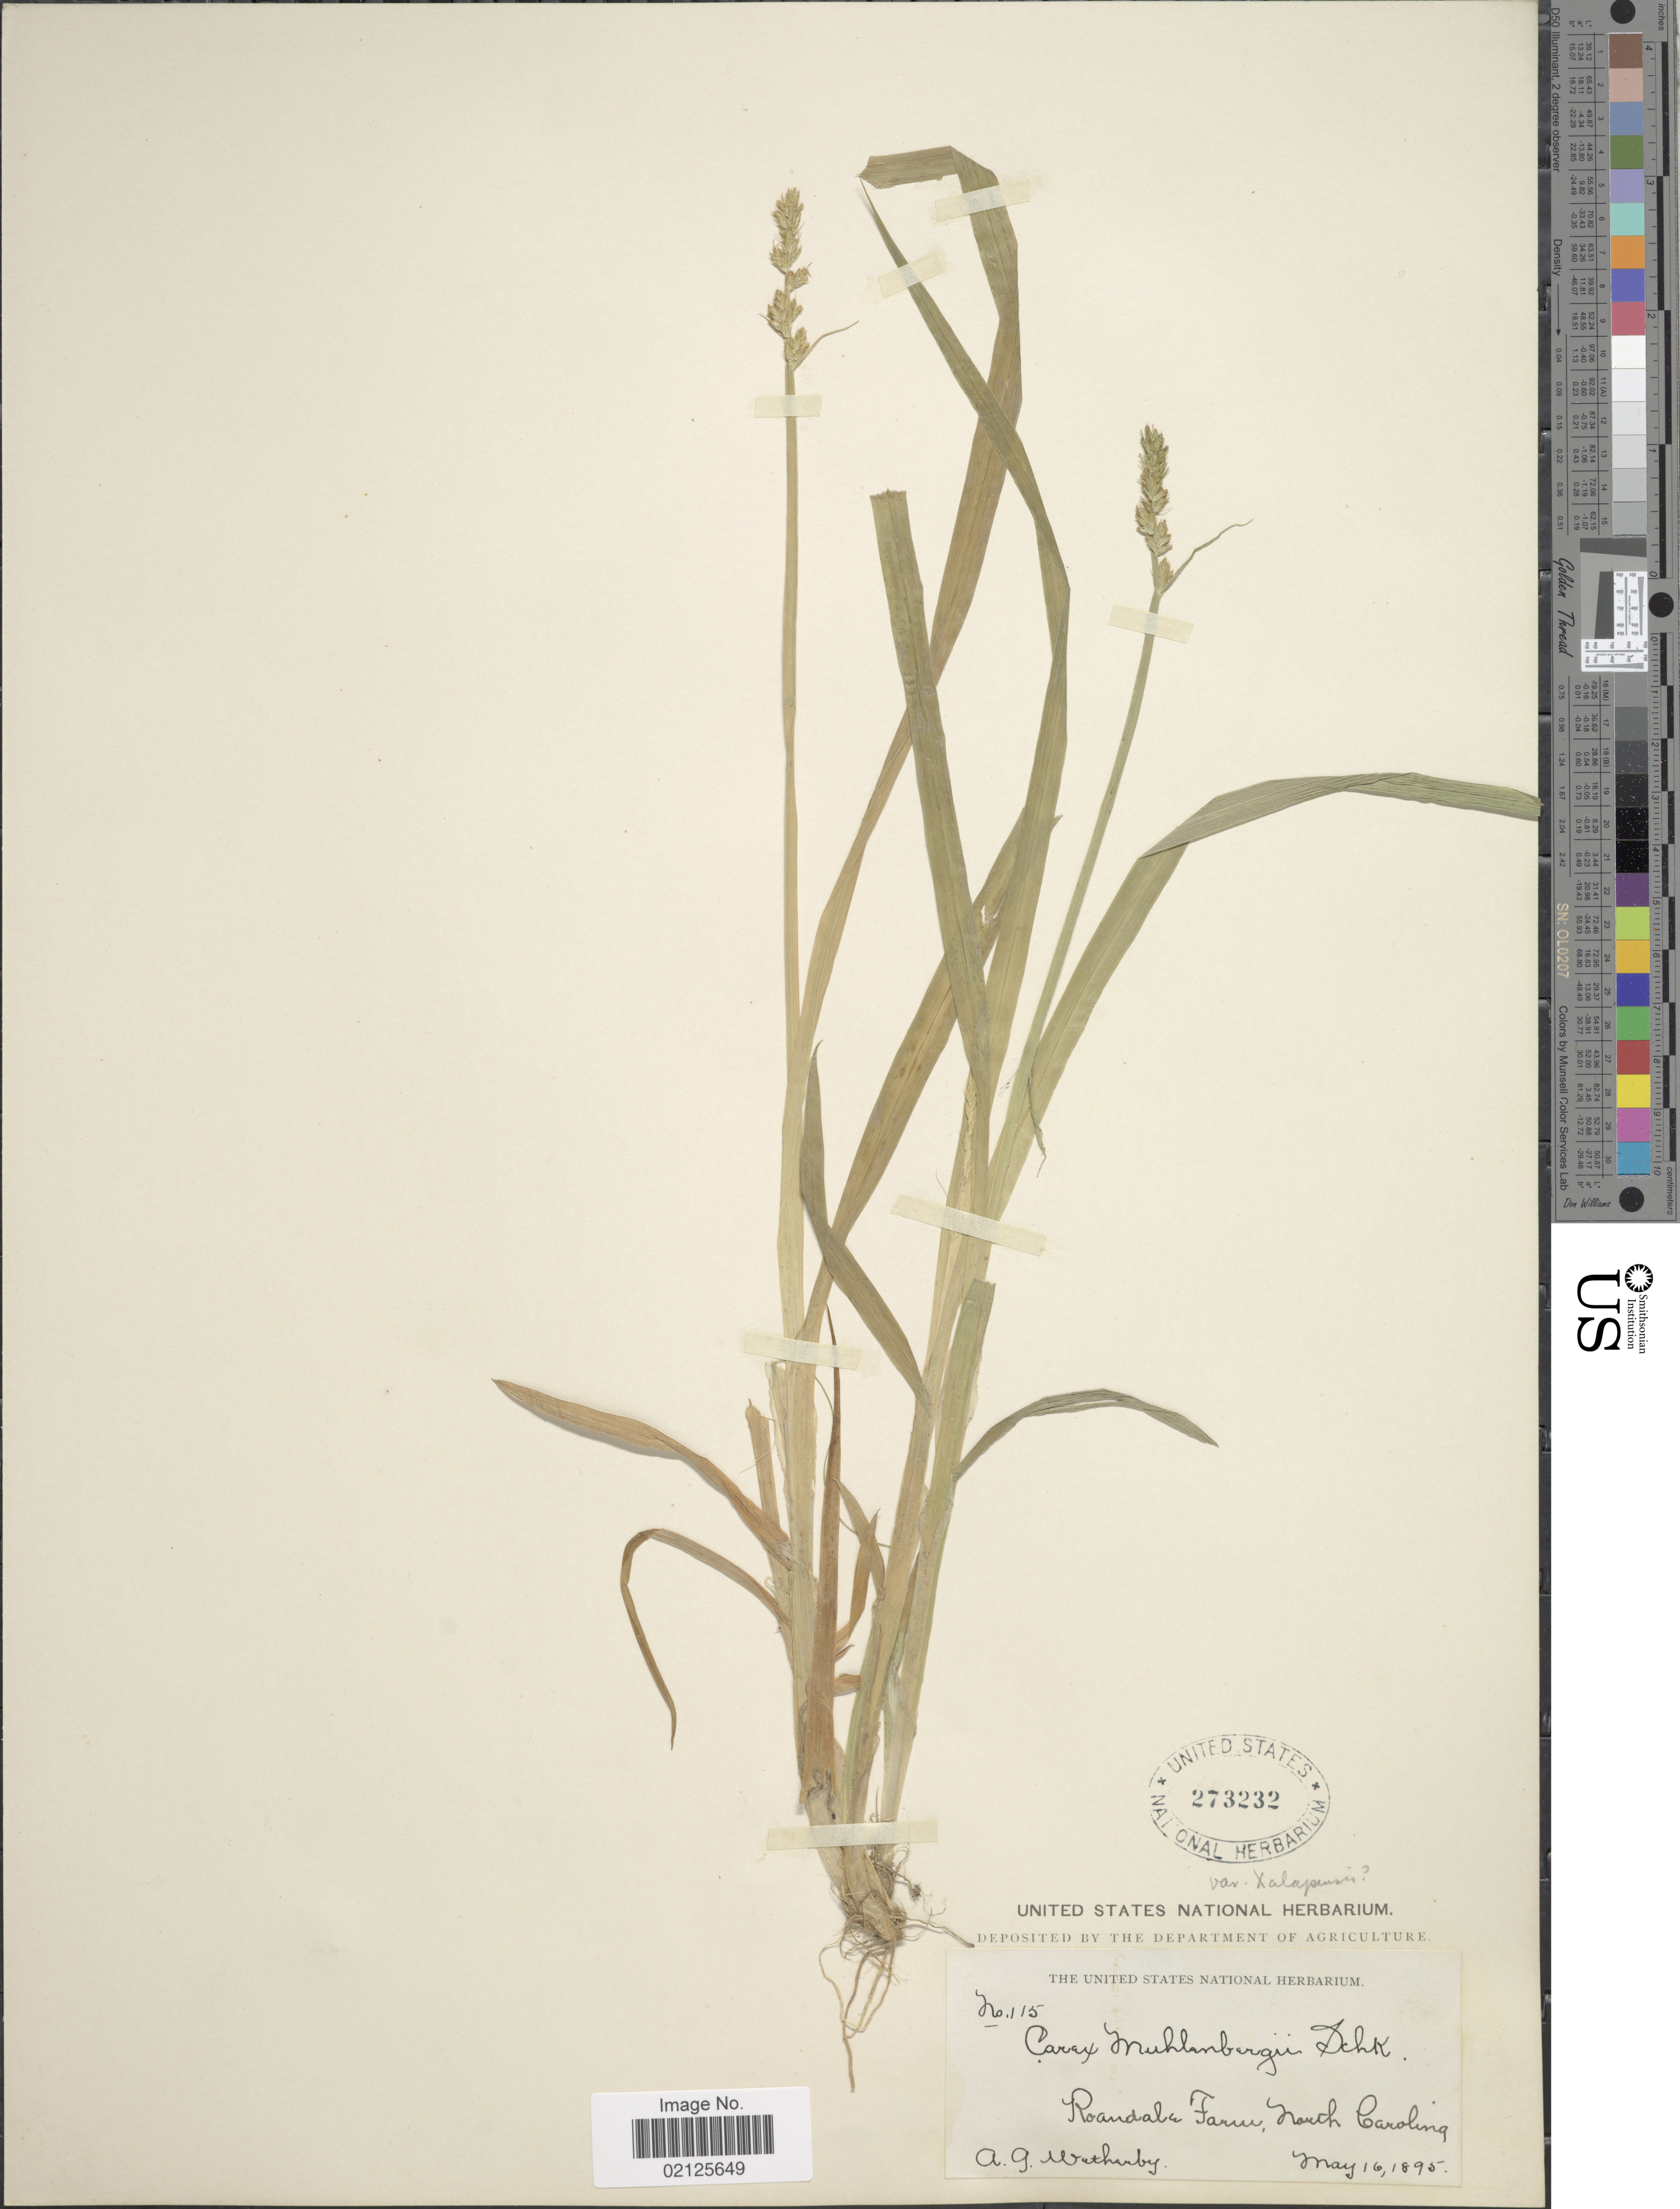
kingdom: Plantae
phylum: Tracheophyta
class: Liliopsida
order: Poales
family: Cyperaceae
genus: Carex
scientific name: Carex muehlenbergii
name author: Willd.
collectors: A. Wetherby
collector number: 115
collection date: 1895-05-16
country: United States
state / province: North Carolina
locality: Roandale Farm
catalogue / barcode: US 273232